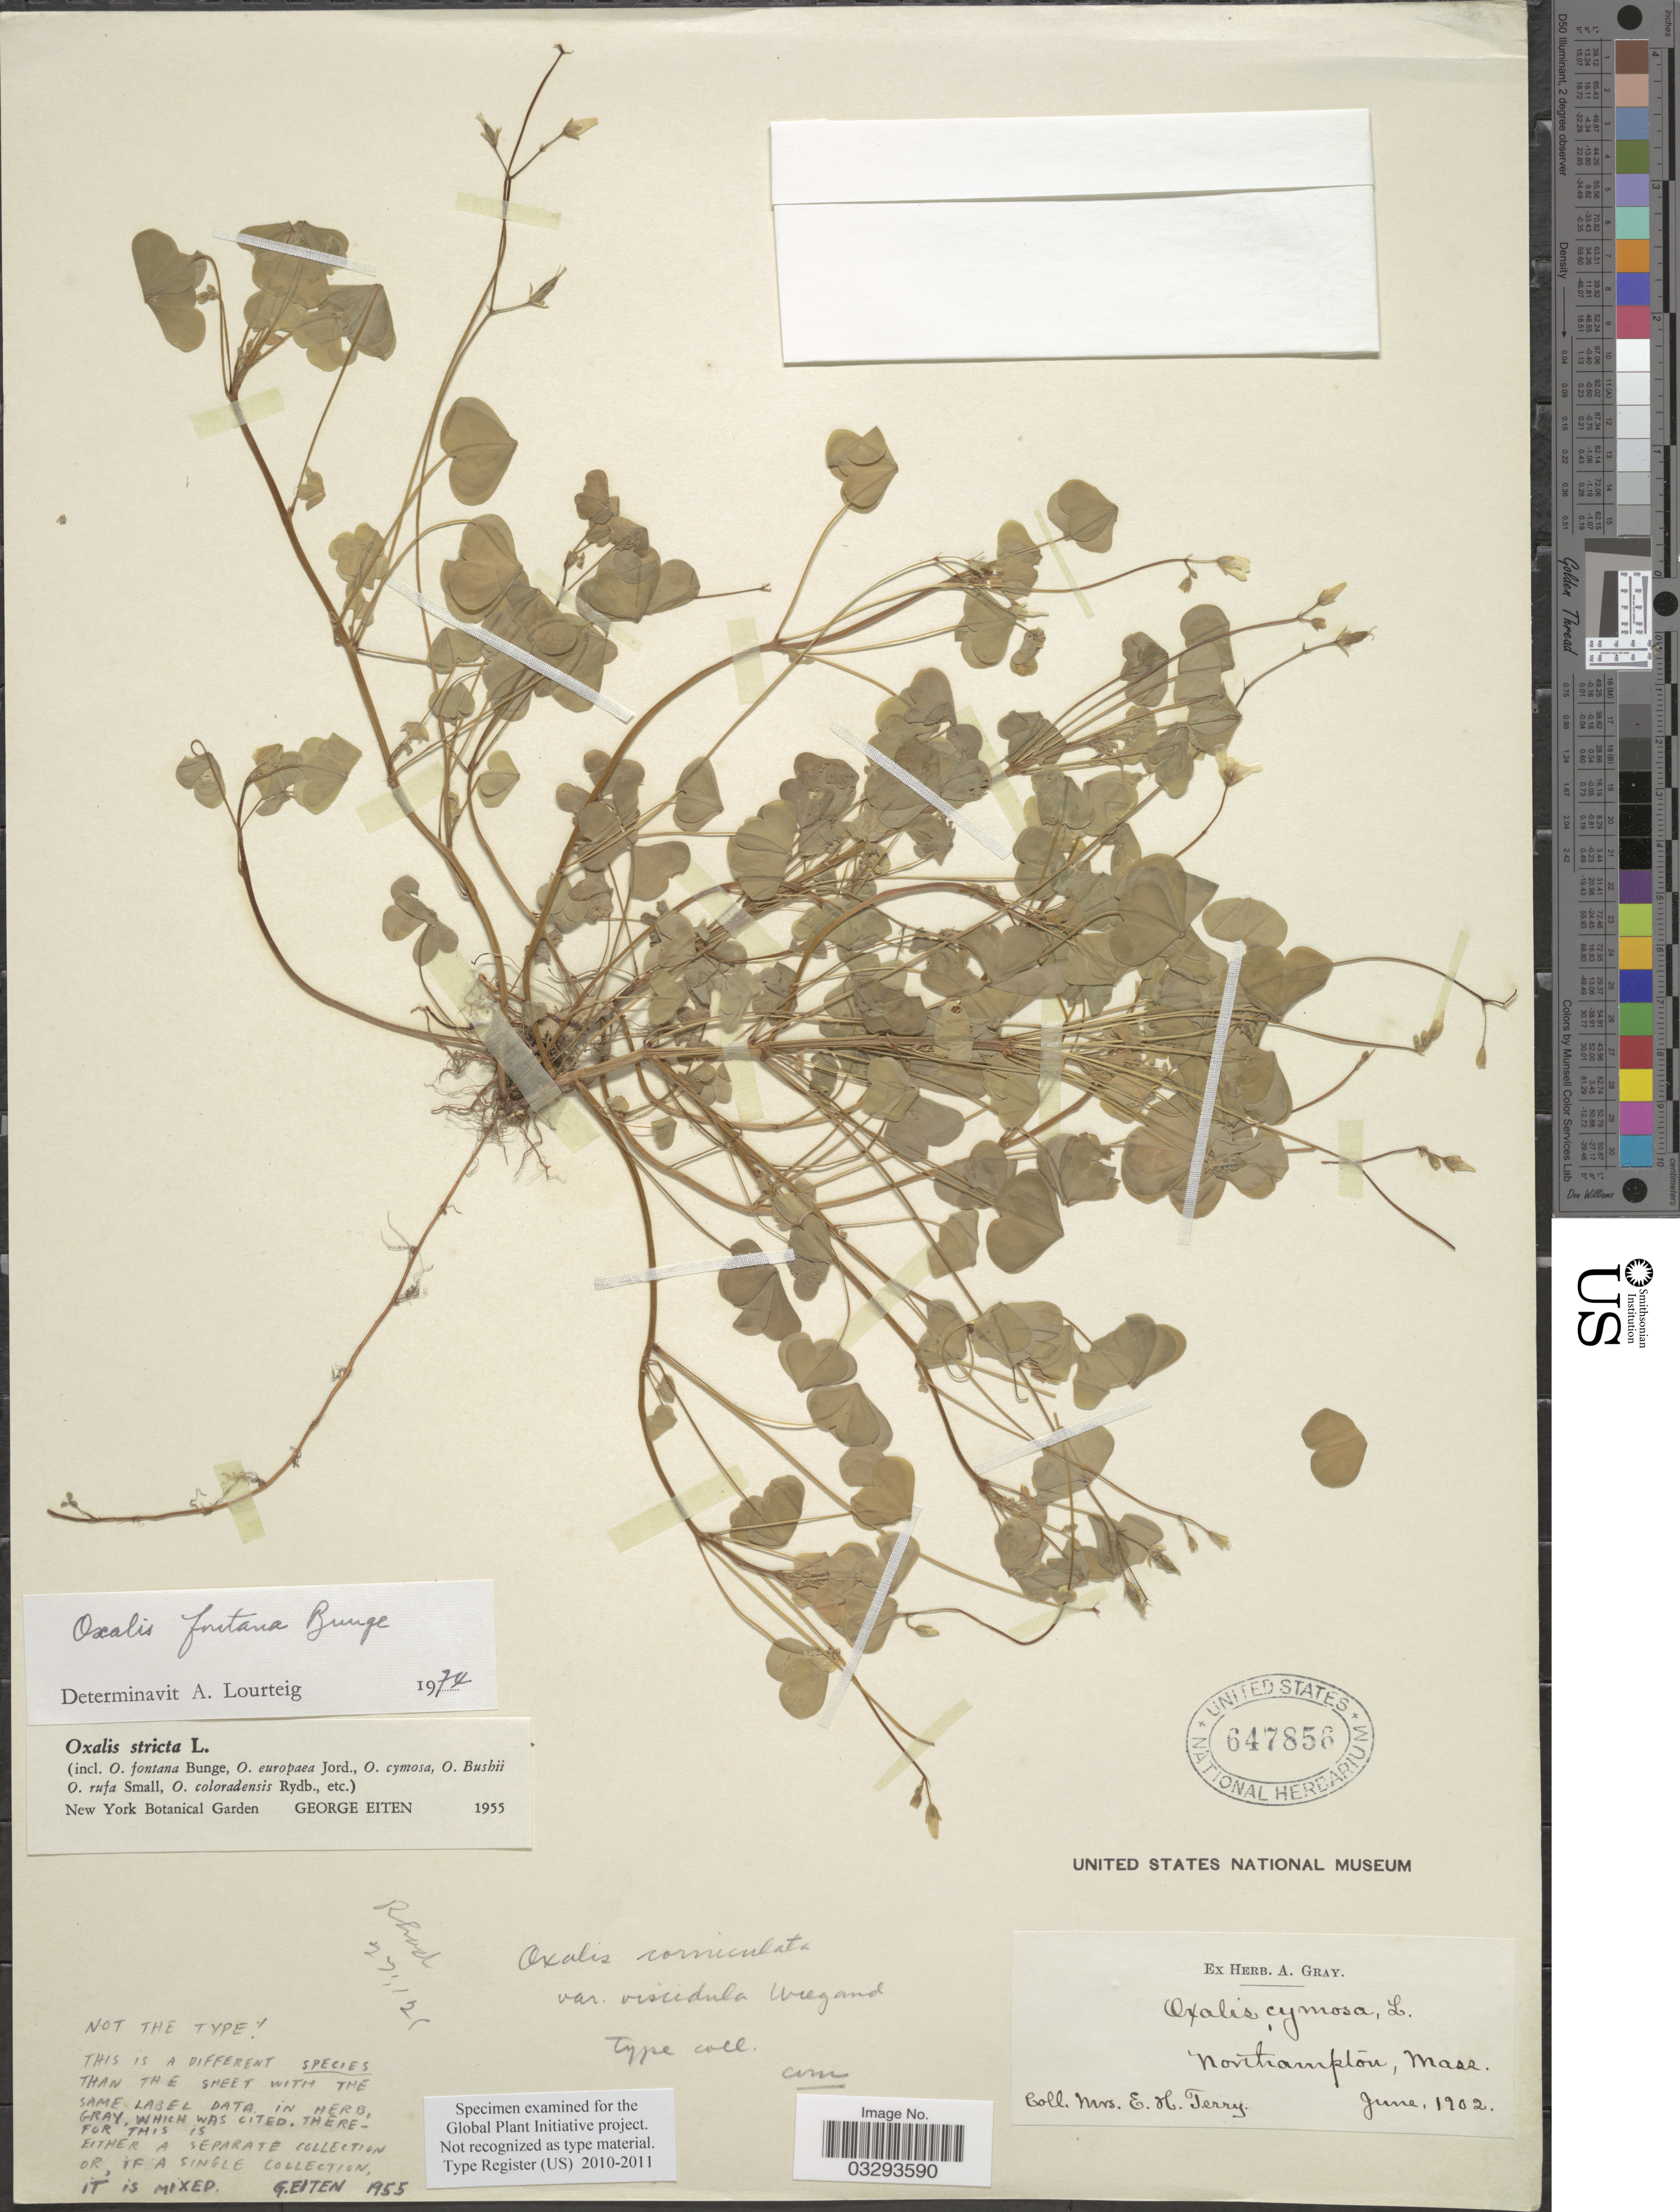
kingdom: Plantae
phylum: Tracheophyta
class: Magnoliopsida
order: Oxalidales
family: Oxalidaceae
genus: Oxalis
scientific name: Oxalis fontana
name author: Bunge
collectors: E. Terry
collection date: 1902-06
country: United States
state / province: Massachusetts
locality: Northampton.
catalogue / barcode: US 647856